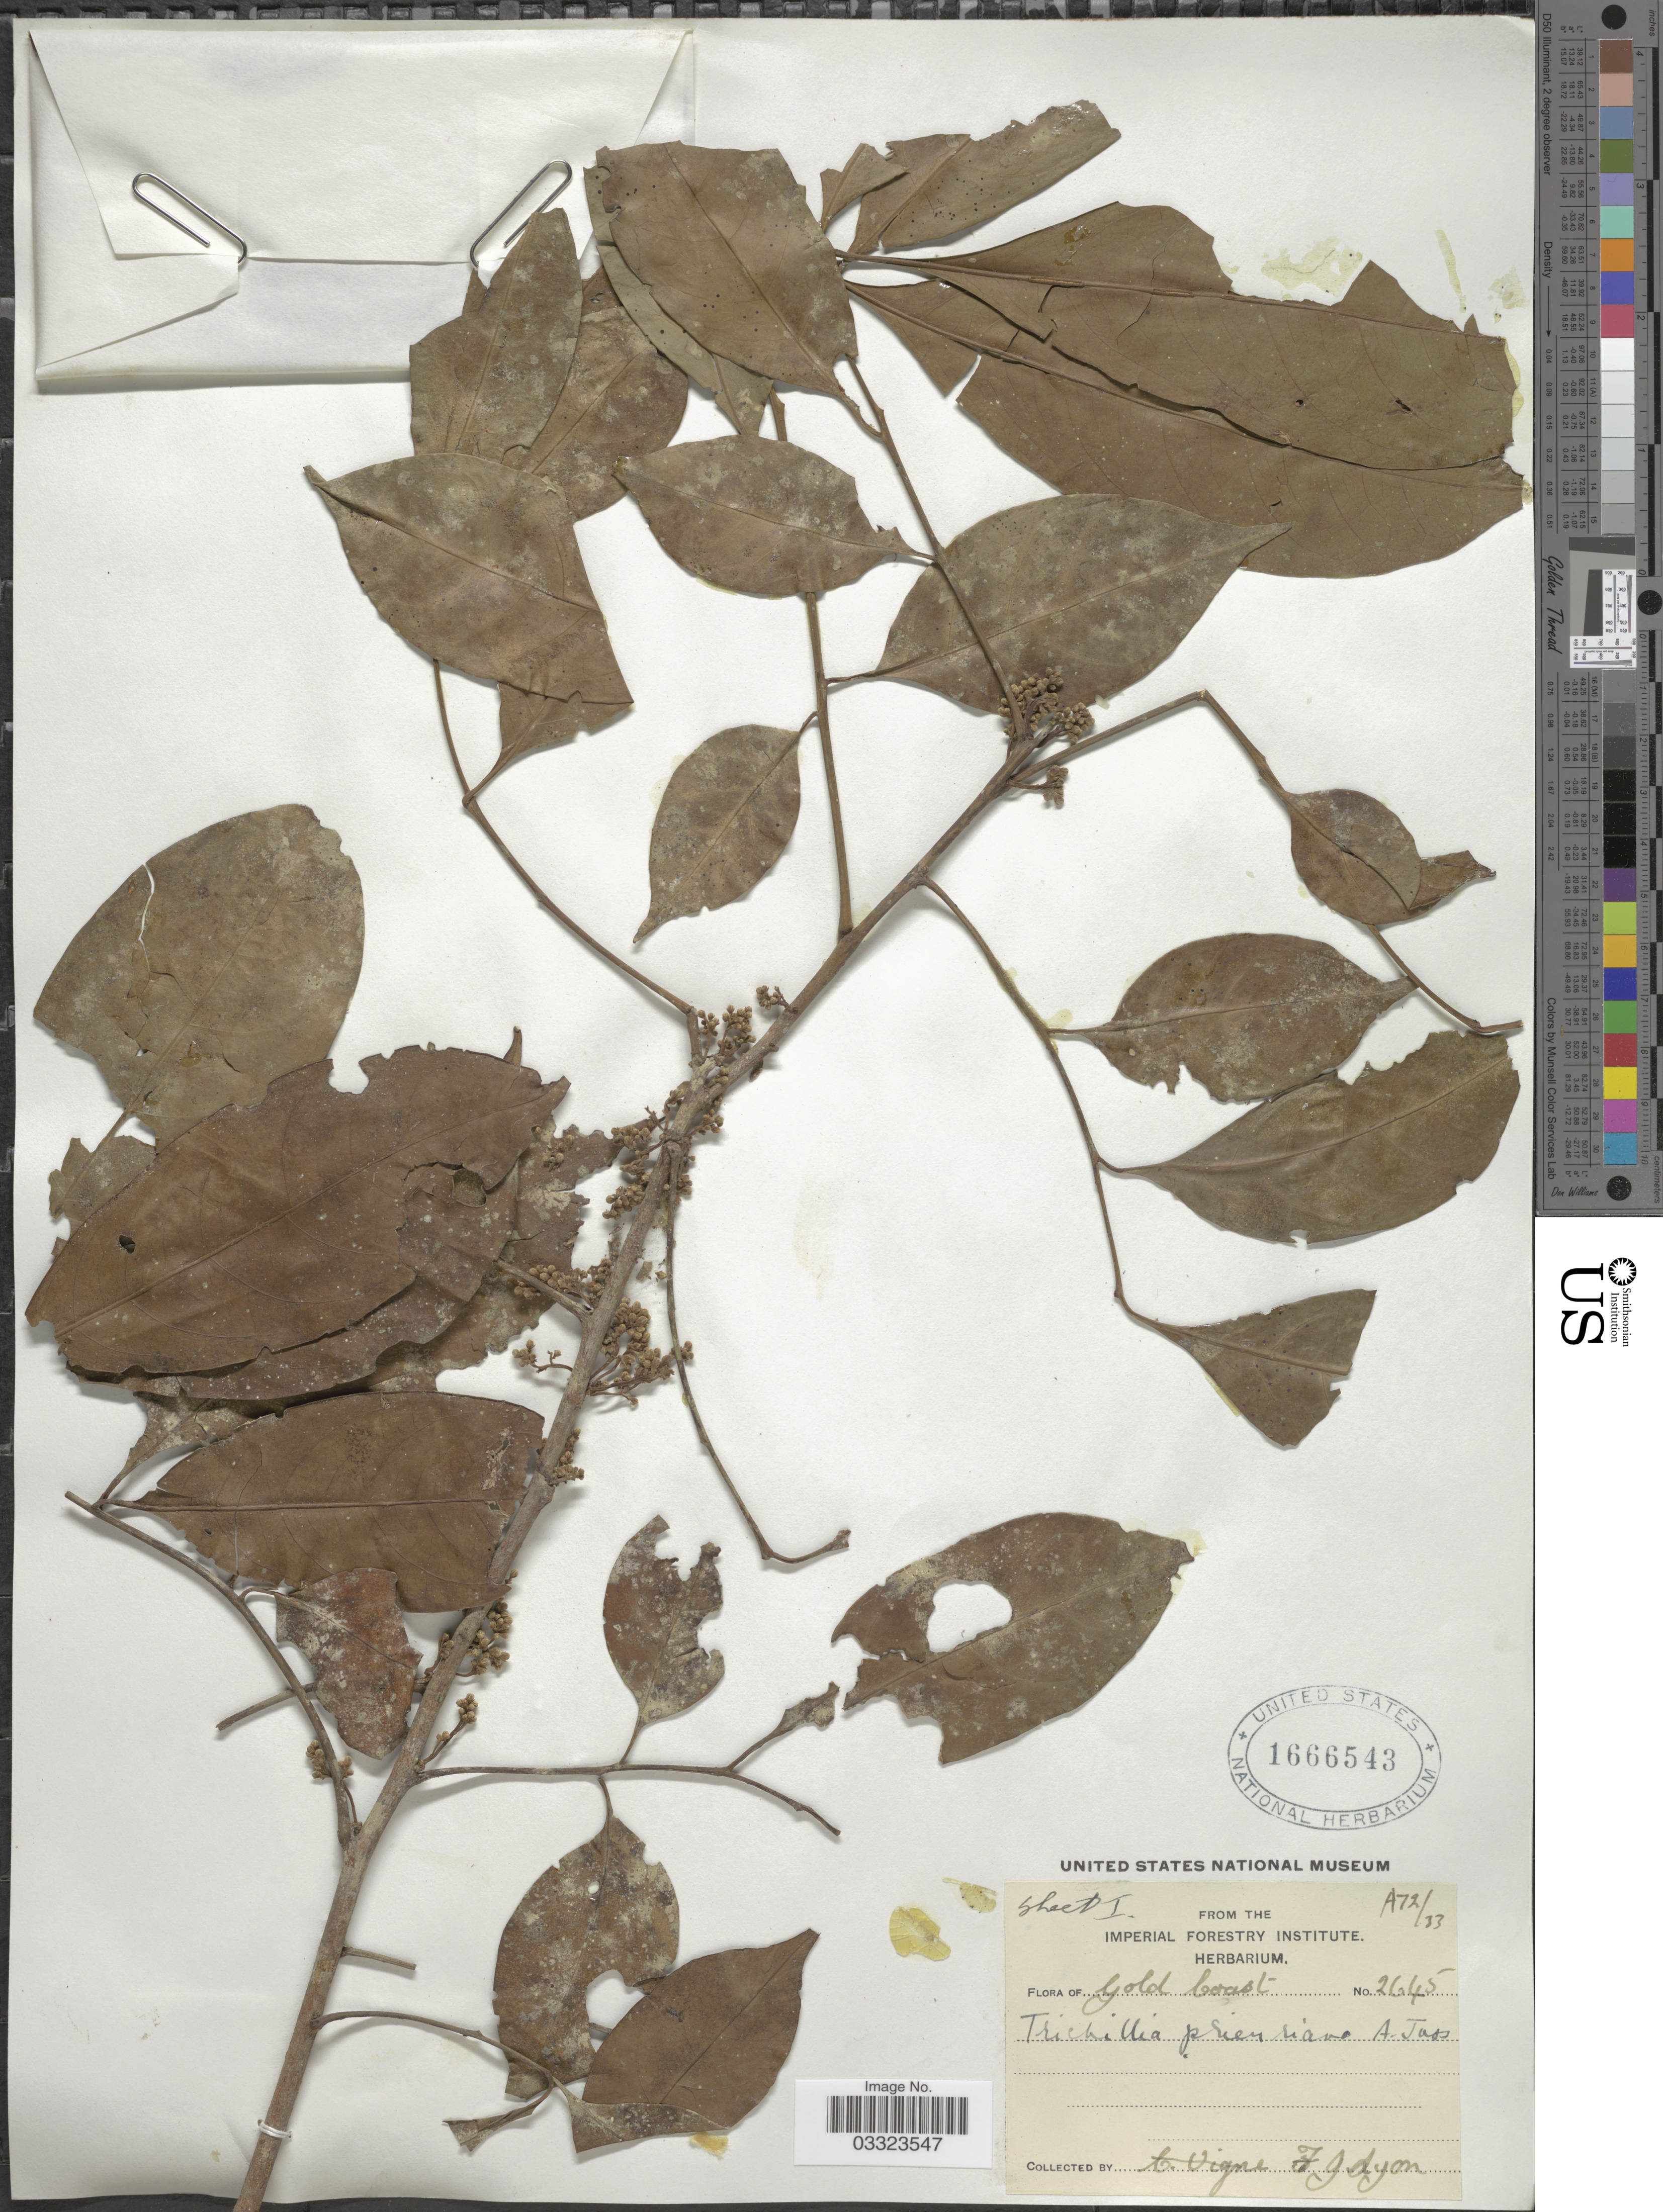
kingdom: Plantae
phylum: Tracheophyta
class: Magnoliopsida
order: Sapindales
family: Meliaceae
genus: Trichilia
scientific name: Trichilia prieureana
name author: A. Juss.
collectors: F. Lyon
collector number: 2645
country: Ghana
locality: Gold Coast.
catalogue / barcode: US 1666543